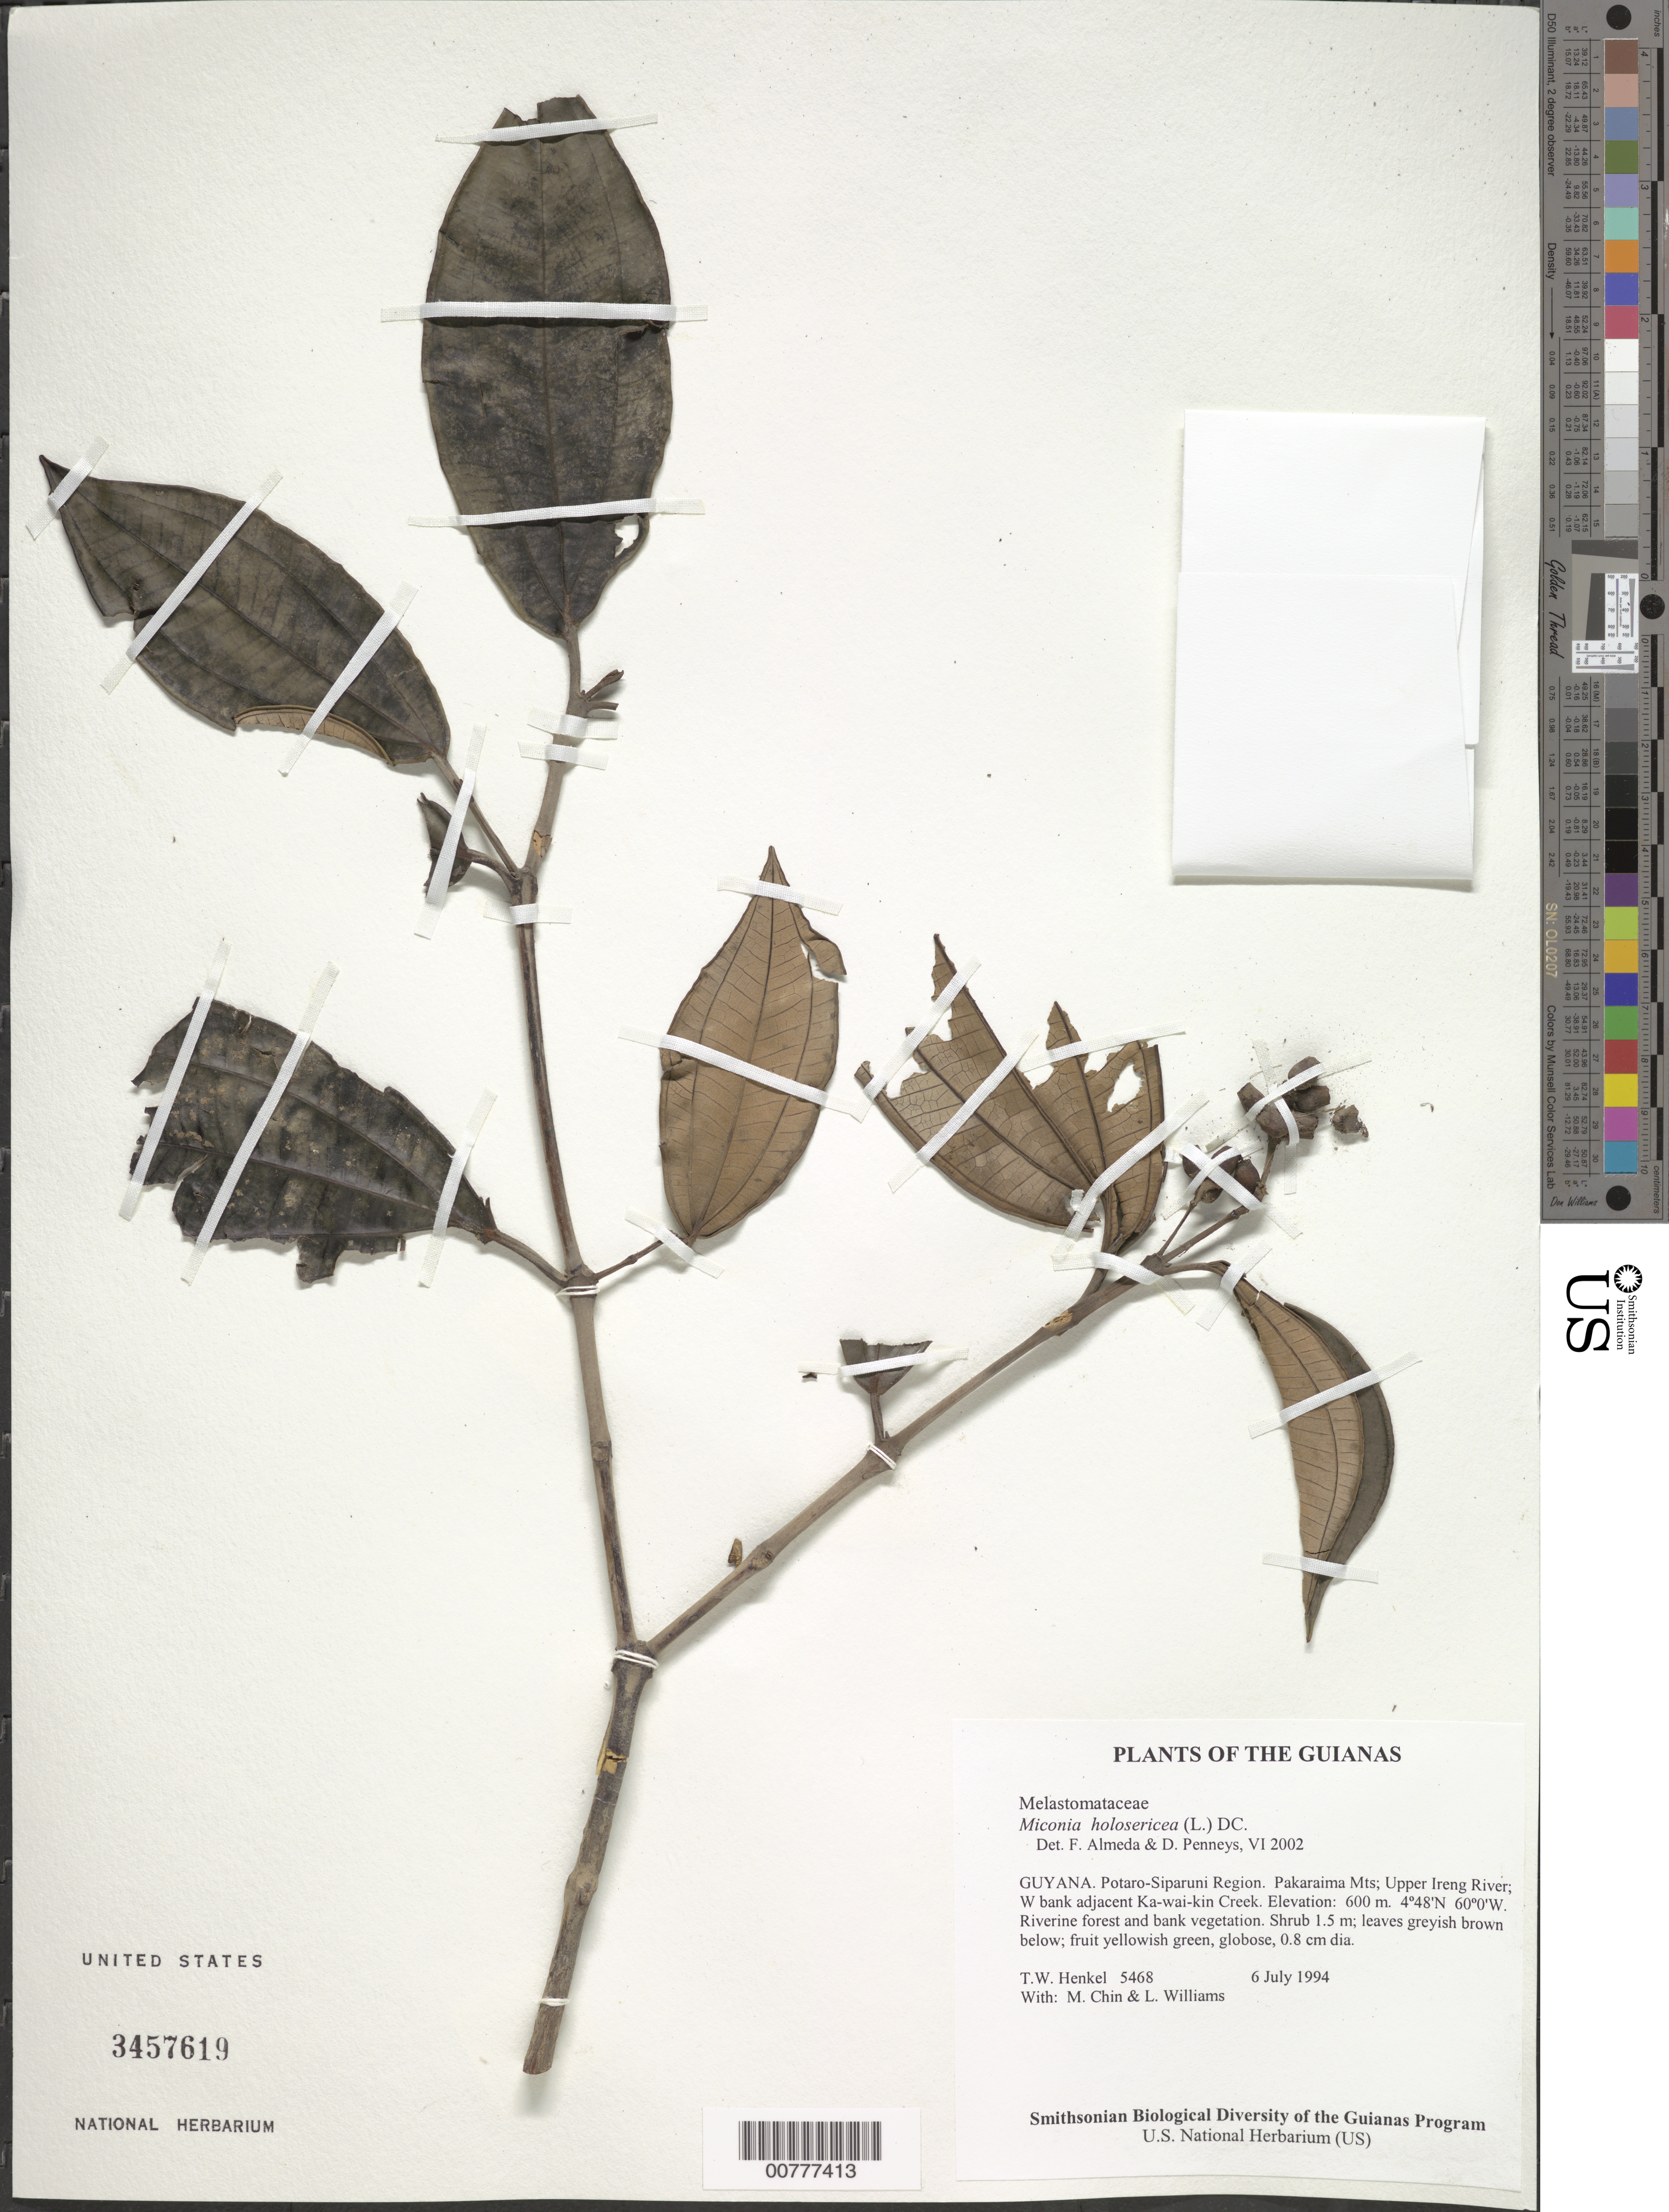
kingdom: Plantae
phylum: Tracheophyta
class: Magnoliopsida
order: Myrtales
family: Melastomataceae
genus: Miconia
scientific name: Miconia holosericea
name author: (L.) DC.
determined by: Almeda, F.; Penneys, D. S.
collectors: T. Henkel, M. Chin & L. Williams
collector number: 5468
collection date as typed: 6 July 1994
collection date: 1994-07-06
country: Guyana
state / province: Potaro-Siparuni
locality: Pakaraima Mts; Upper Ireng River; W bank adjacent Ka-wai-kin Creek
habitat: Riverine forest and bank vegetation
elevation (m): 600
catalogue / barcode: US 3457619